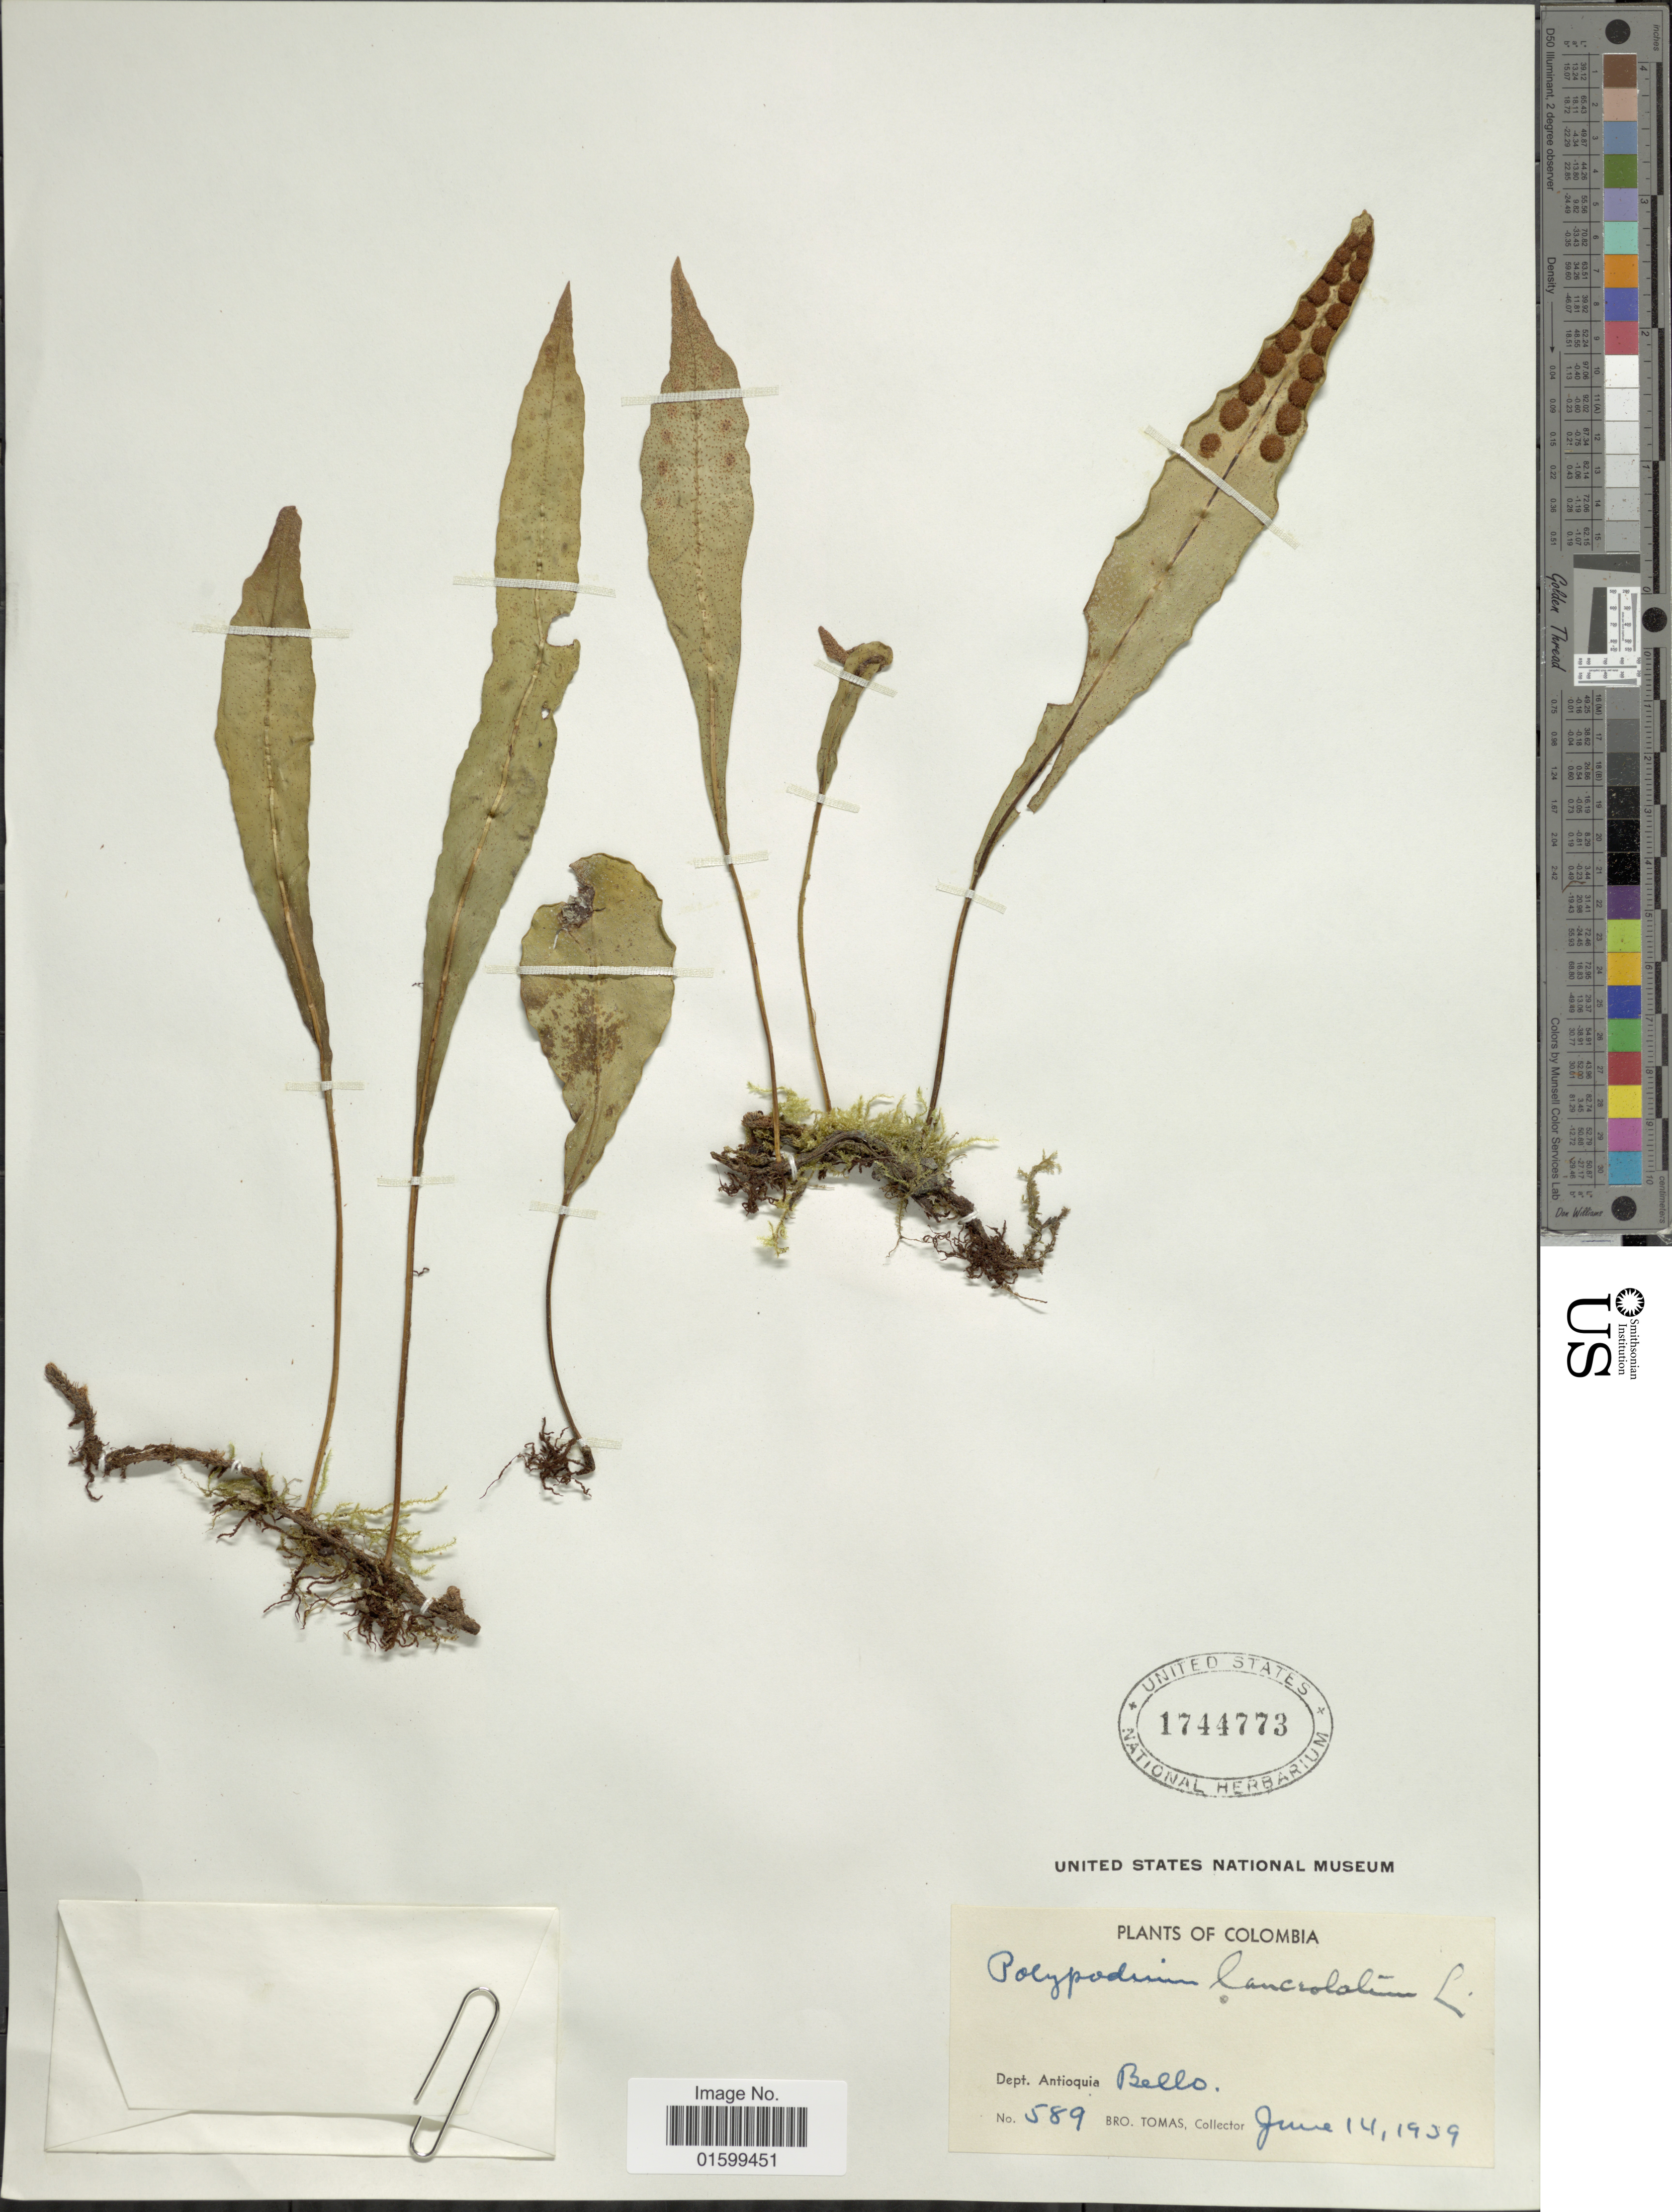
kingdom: Plantae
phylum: Tracheophyta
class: Polypodiopsida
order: Polypodiales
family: Polypodiaceae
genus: Pleopeltis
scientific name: Pleopeltis macrocarpa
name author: (Bory ex Willd.) Kaulf.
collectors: B. Tomas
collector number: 589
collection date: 1939-06-14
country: Colombia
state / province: Antioquia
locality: Bello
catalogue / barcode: US 1744773